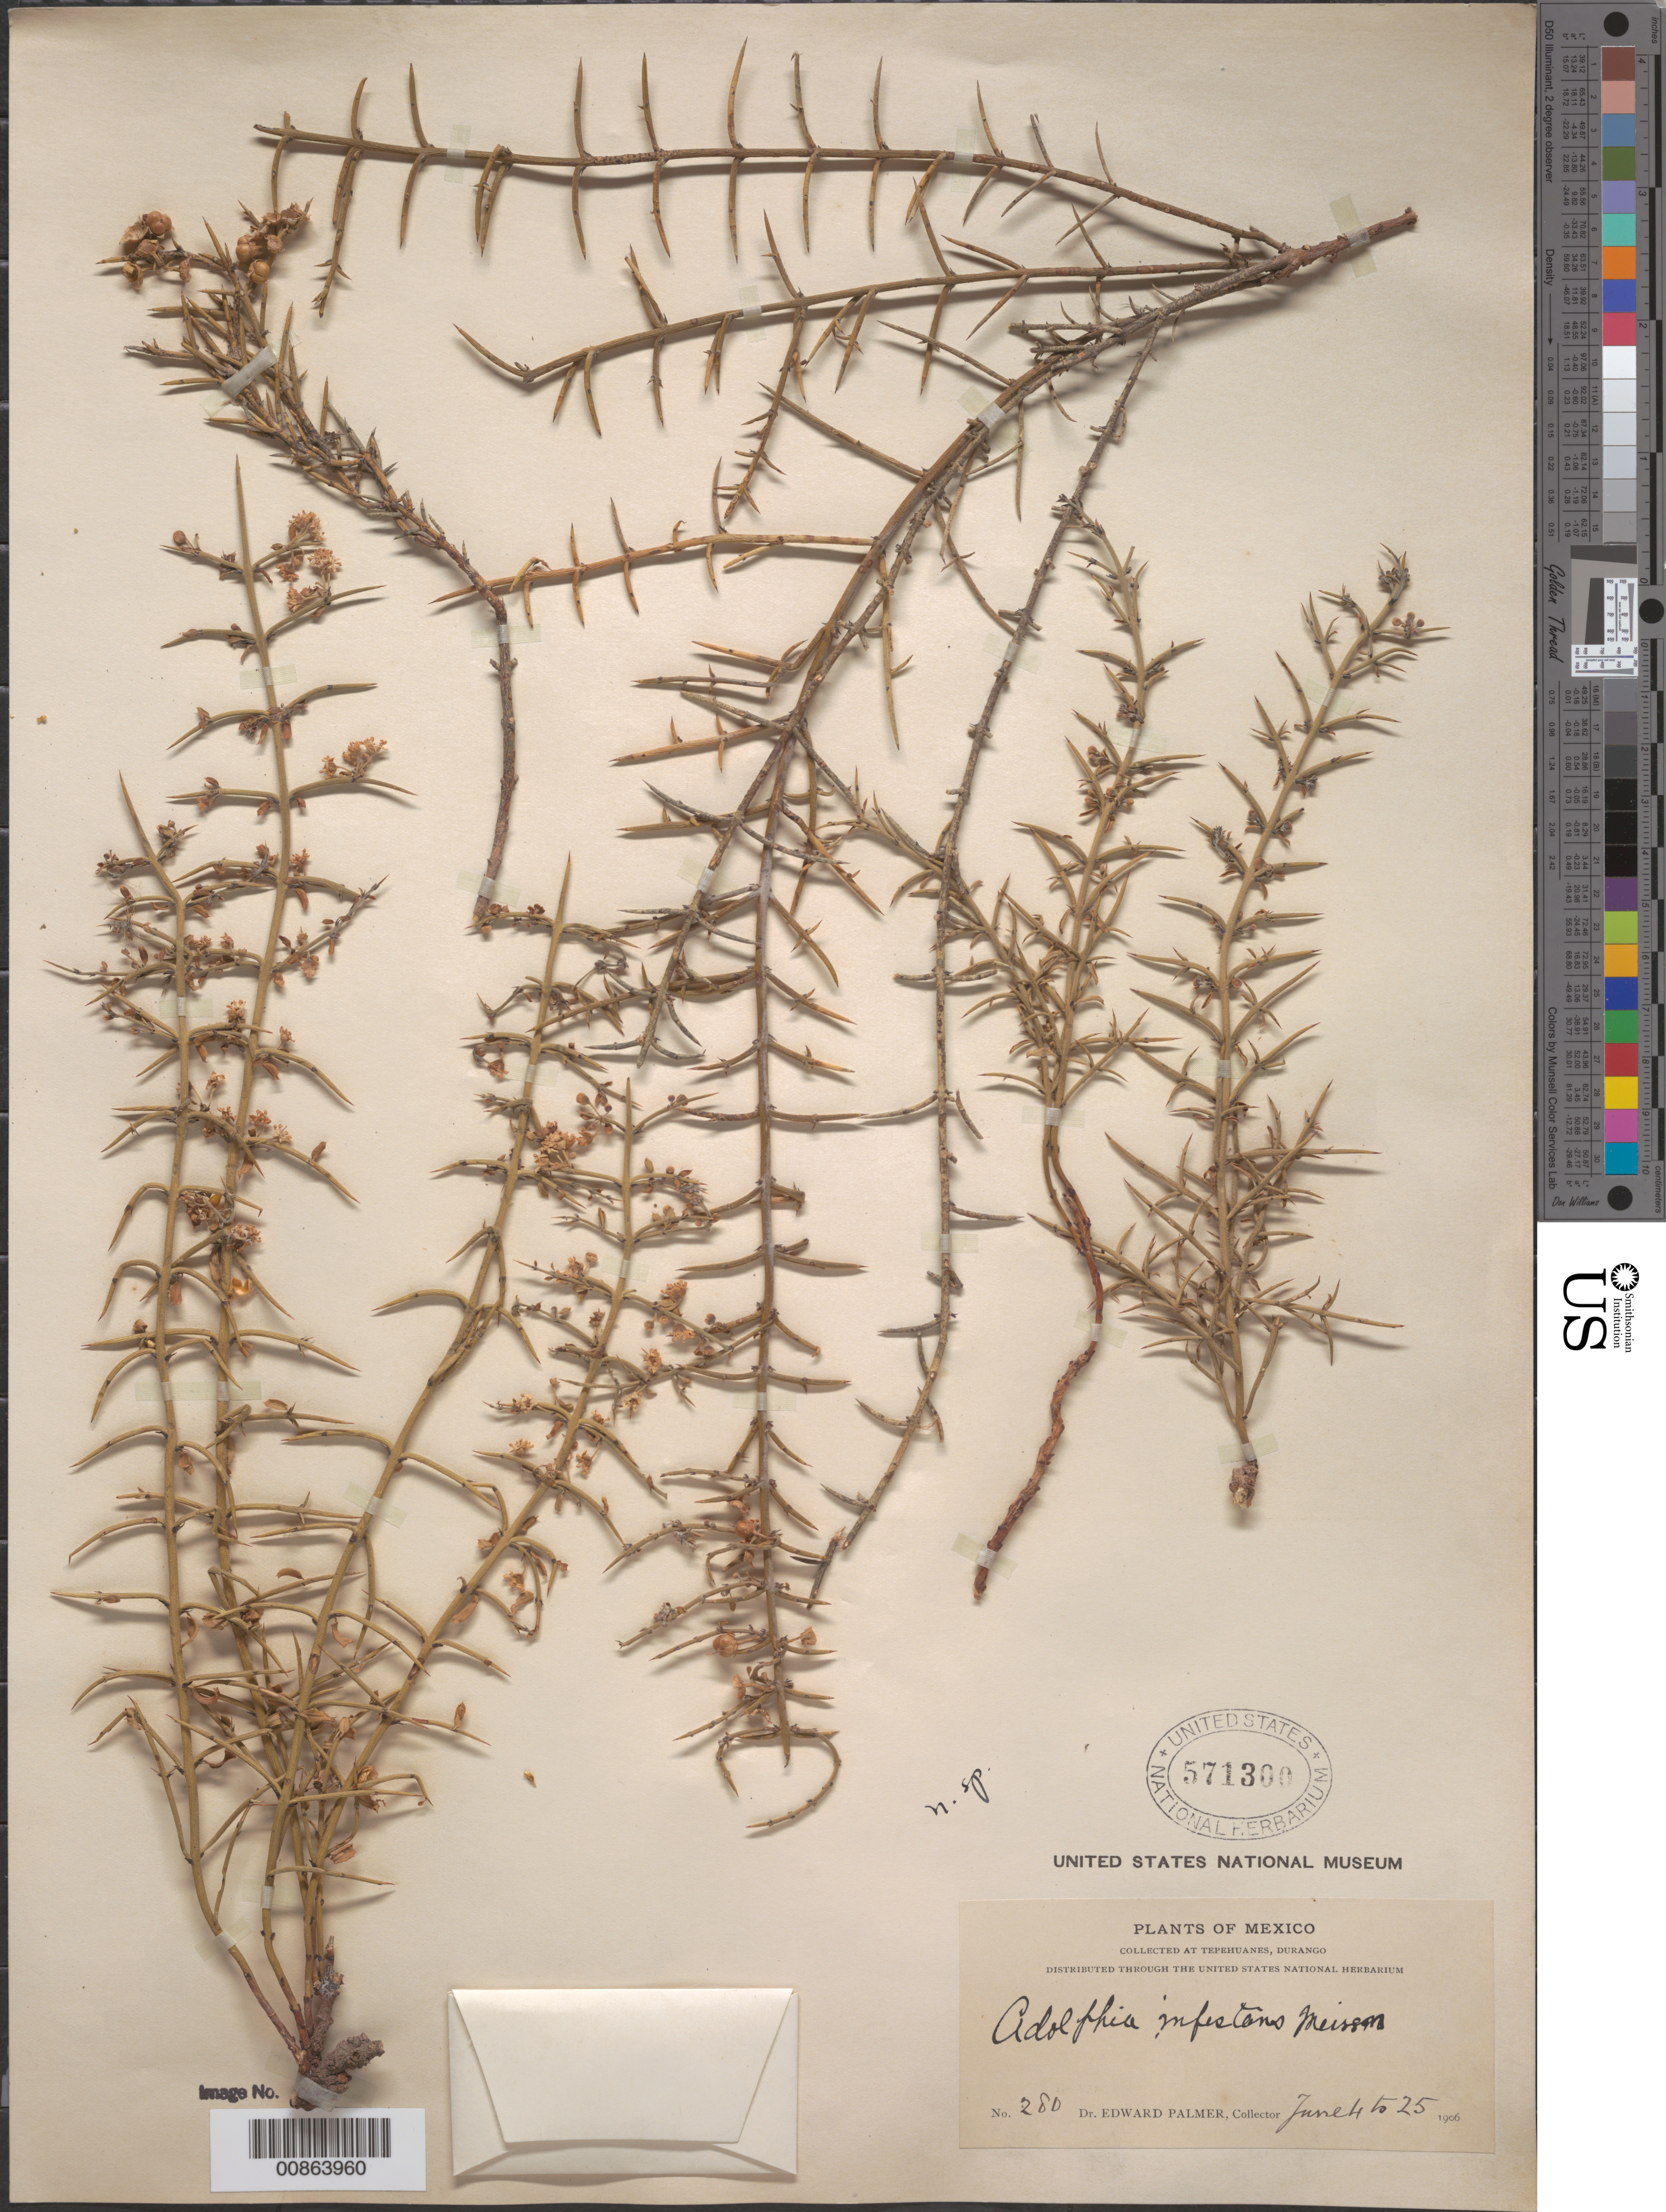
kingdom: Plantae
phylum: Tracheophyta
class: Magnoliopsida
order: Rosales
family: Rhamnaceae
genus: Adolphia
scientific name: Adolphia infesta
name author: (Kunth) Meisn.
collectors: E. Palmer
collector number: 280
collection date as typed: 04 Jun 1906 to 25 Jun 1906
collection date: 1906-06-04/1906-06-25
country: Mexico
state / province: Durango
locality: Tepehuanes, Durango.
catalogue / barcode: US 571300